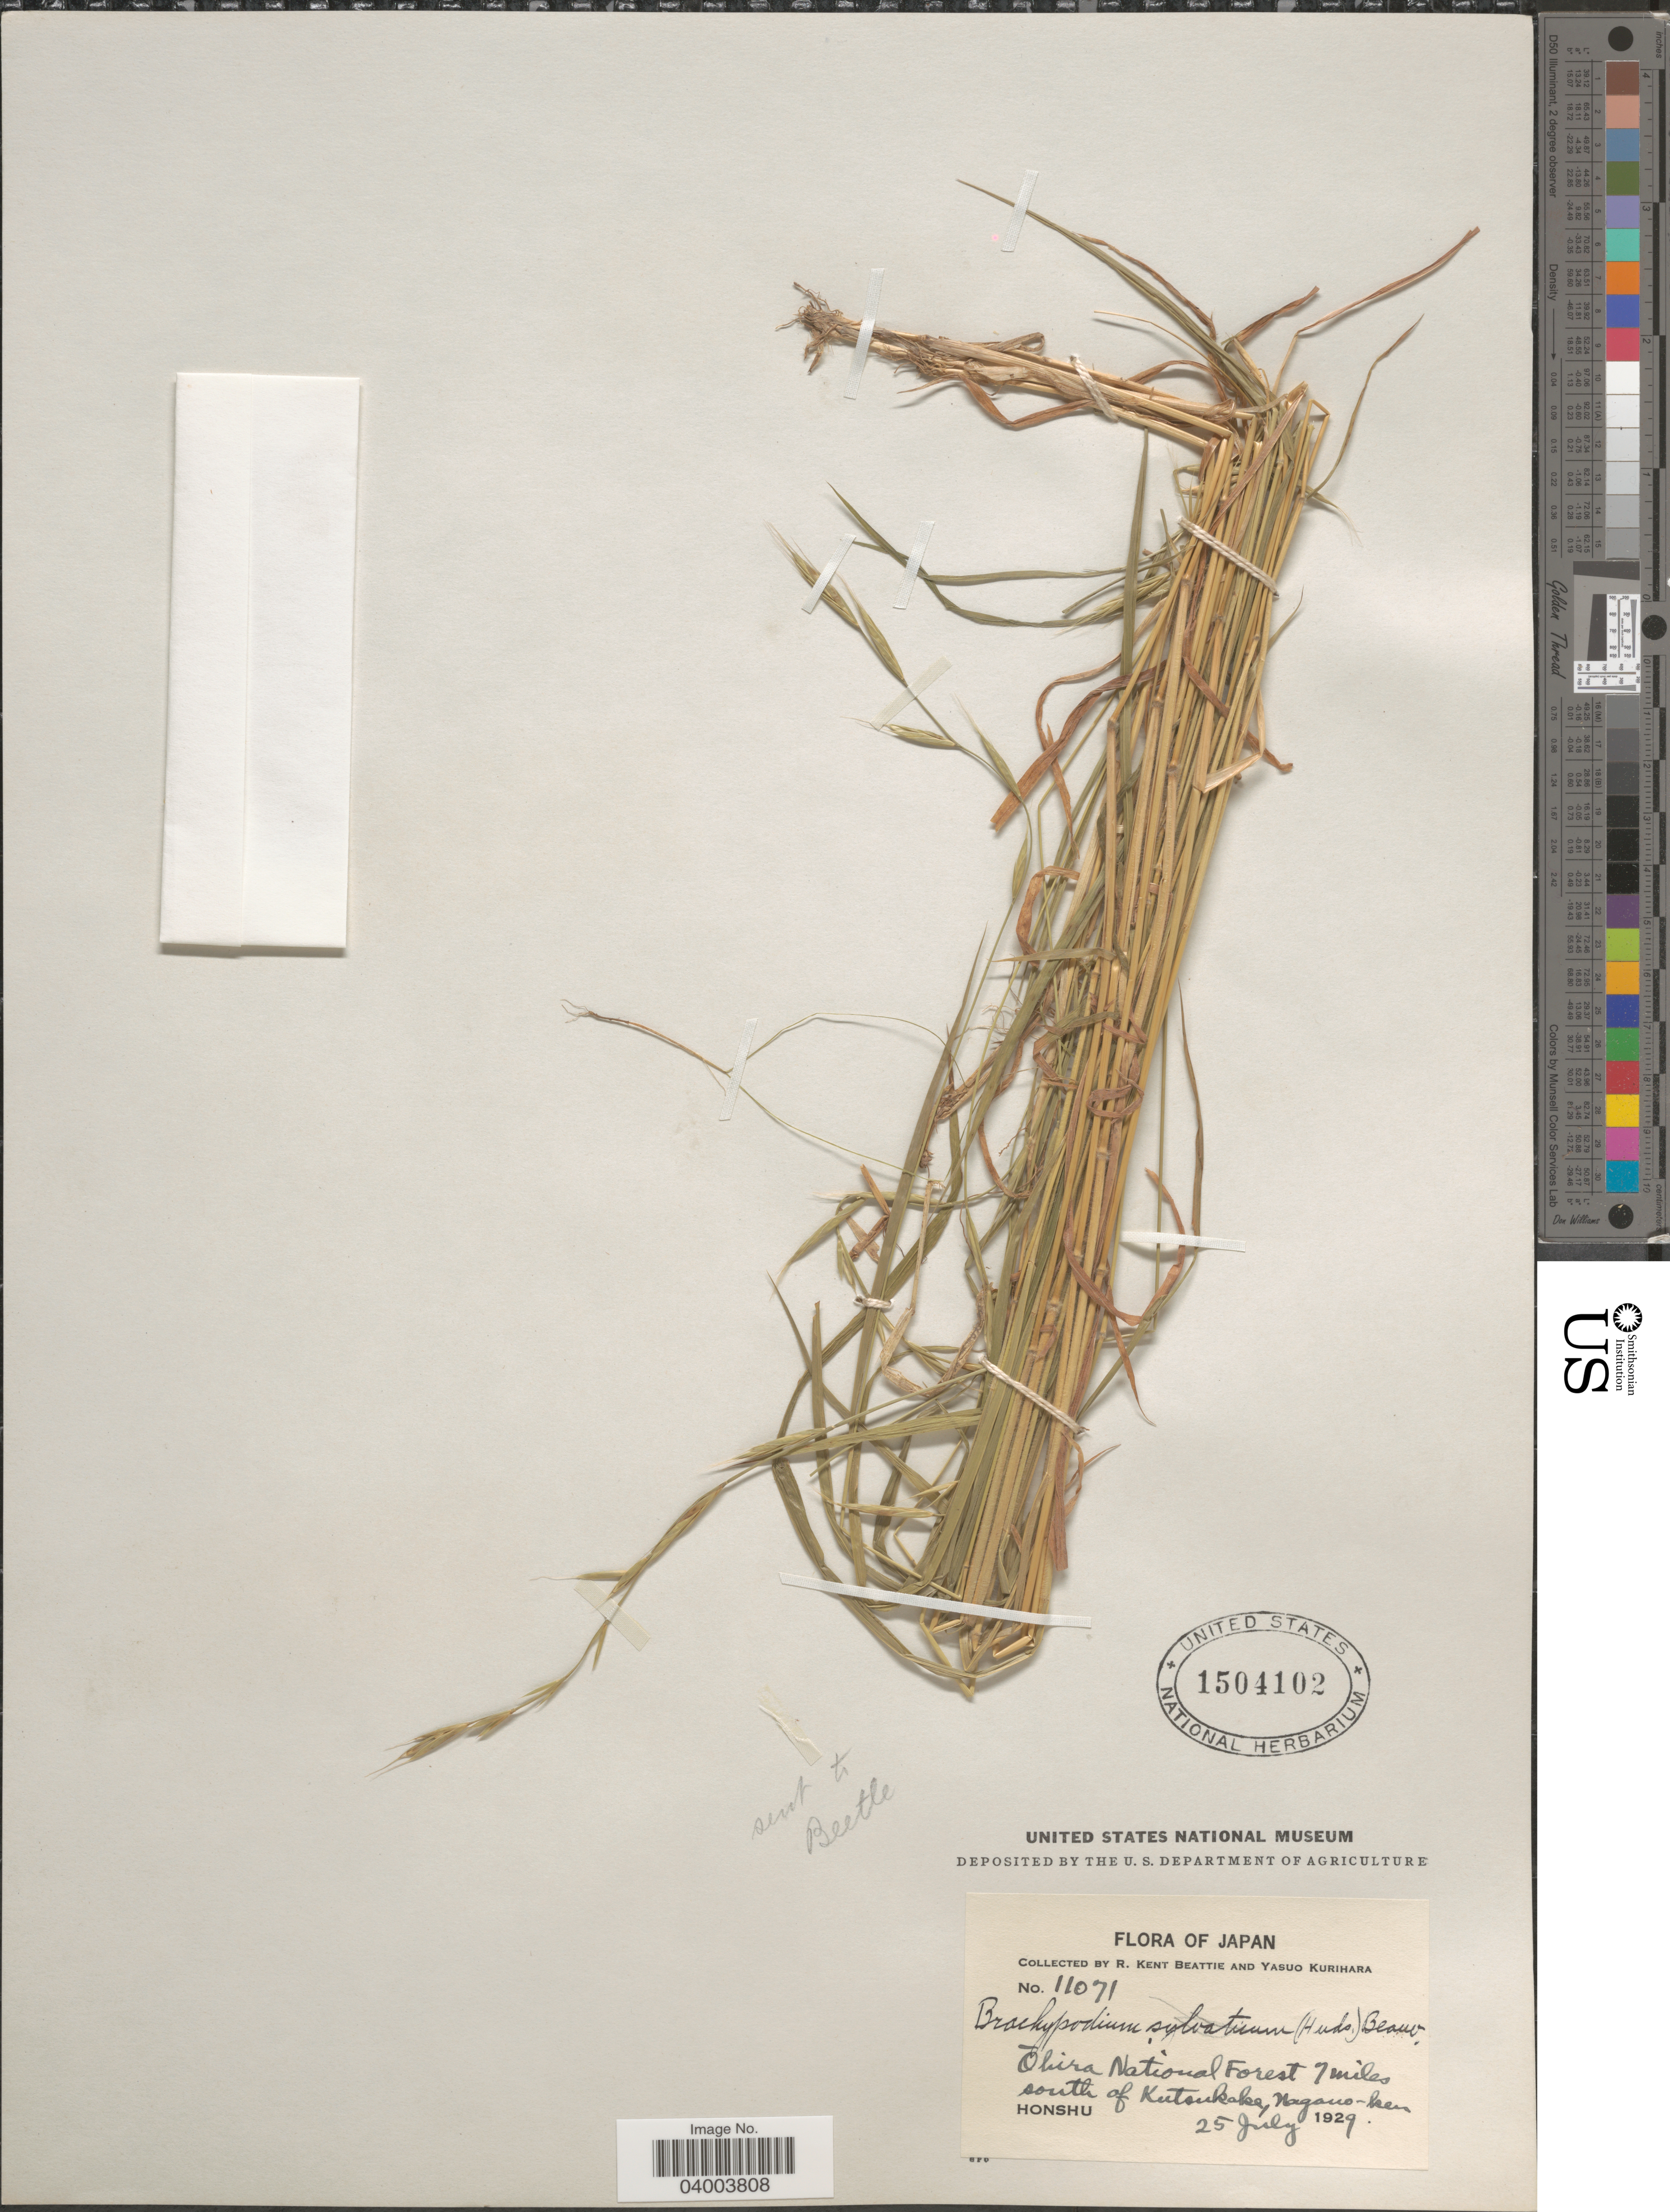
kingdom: Plantae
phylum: Tracheophyta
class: Liliopsida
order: Poales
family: Poaceae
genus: Brachypodium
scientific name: Brachypodium sylvaticum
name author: (Huds.) P. Beauv.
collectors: R. K. Beattie & Y. Kurihara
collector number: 11071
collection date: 1929-07-25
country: Japan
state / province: Nagano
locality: Ohira National Forest, 7 miles south of Kutsukake, Nagano-ken. Honshu.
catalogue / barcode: US 1504102